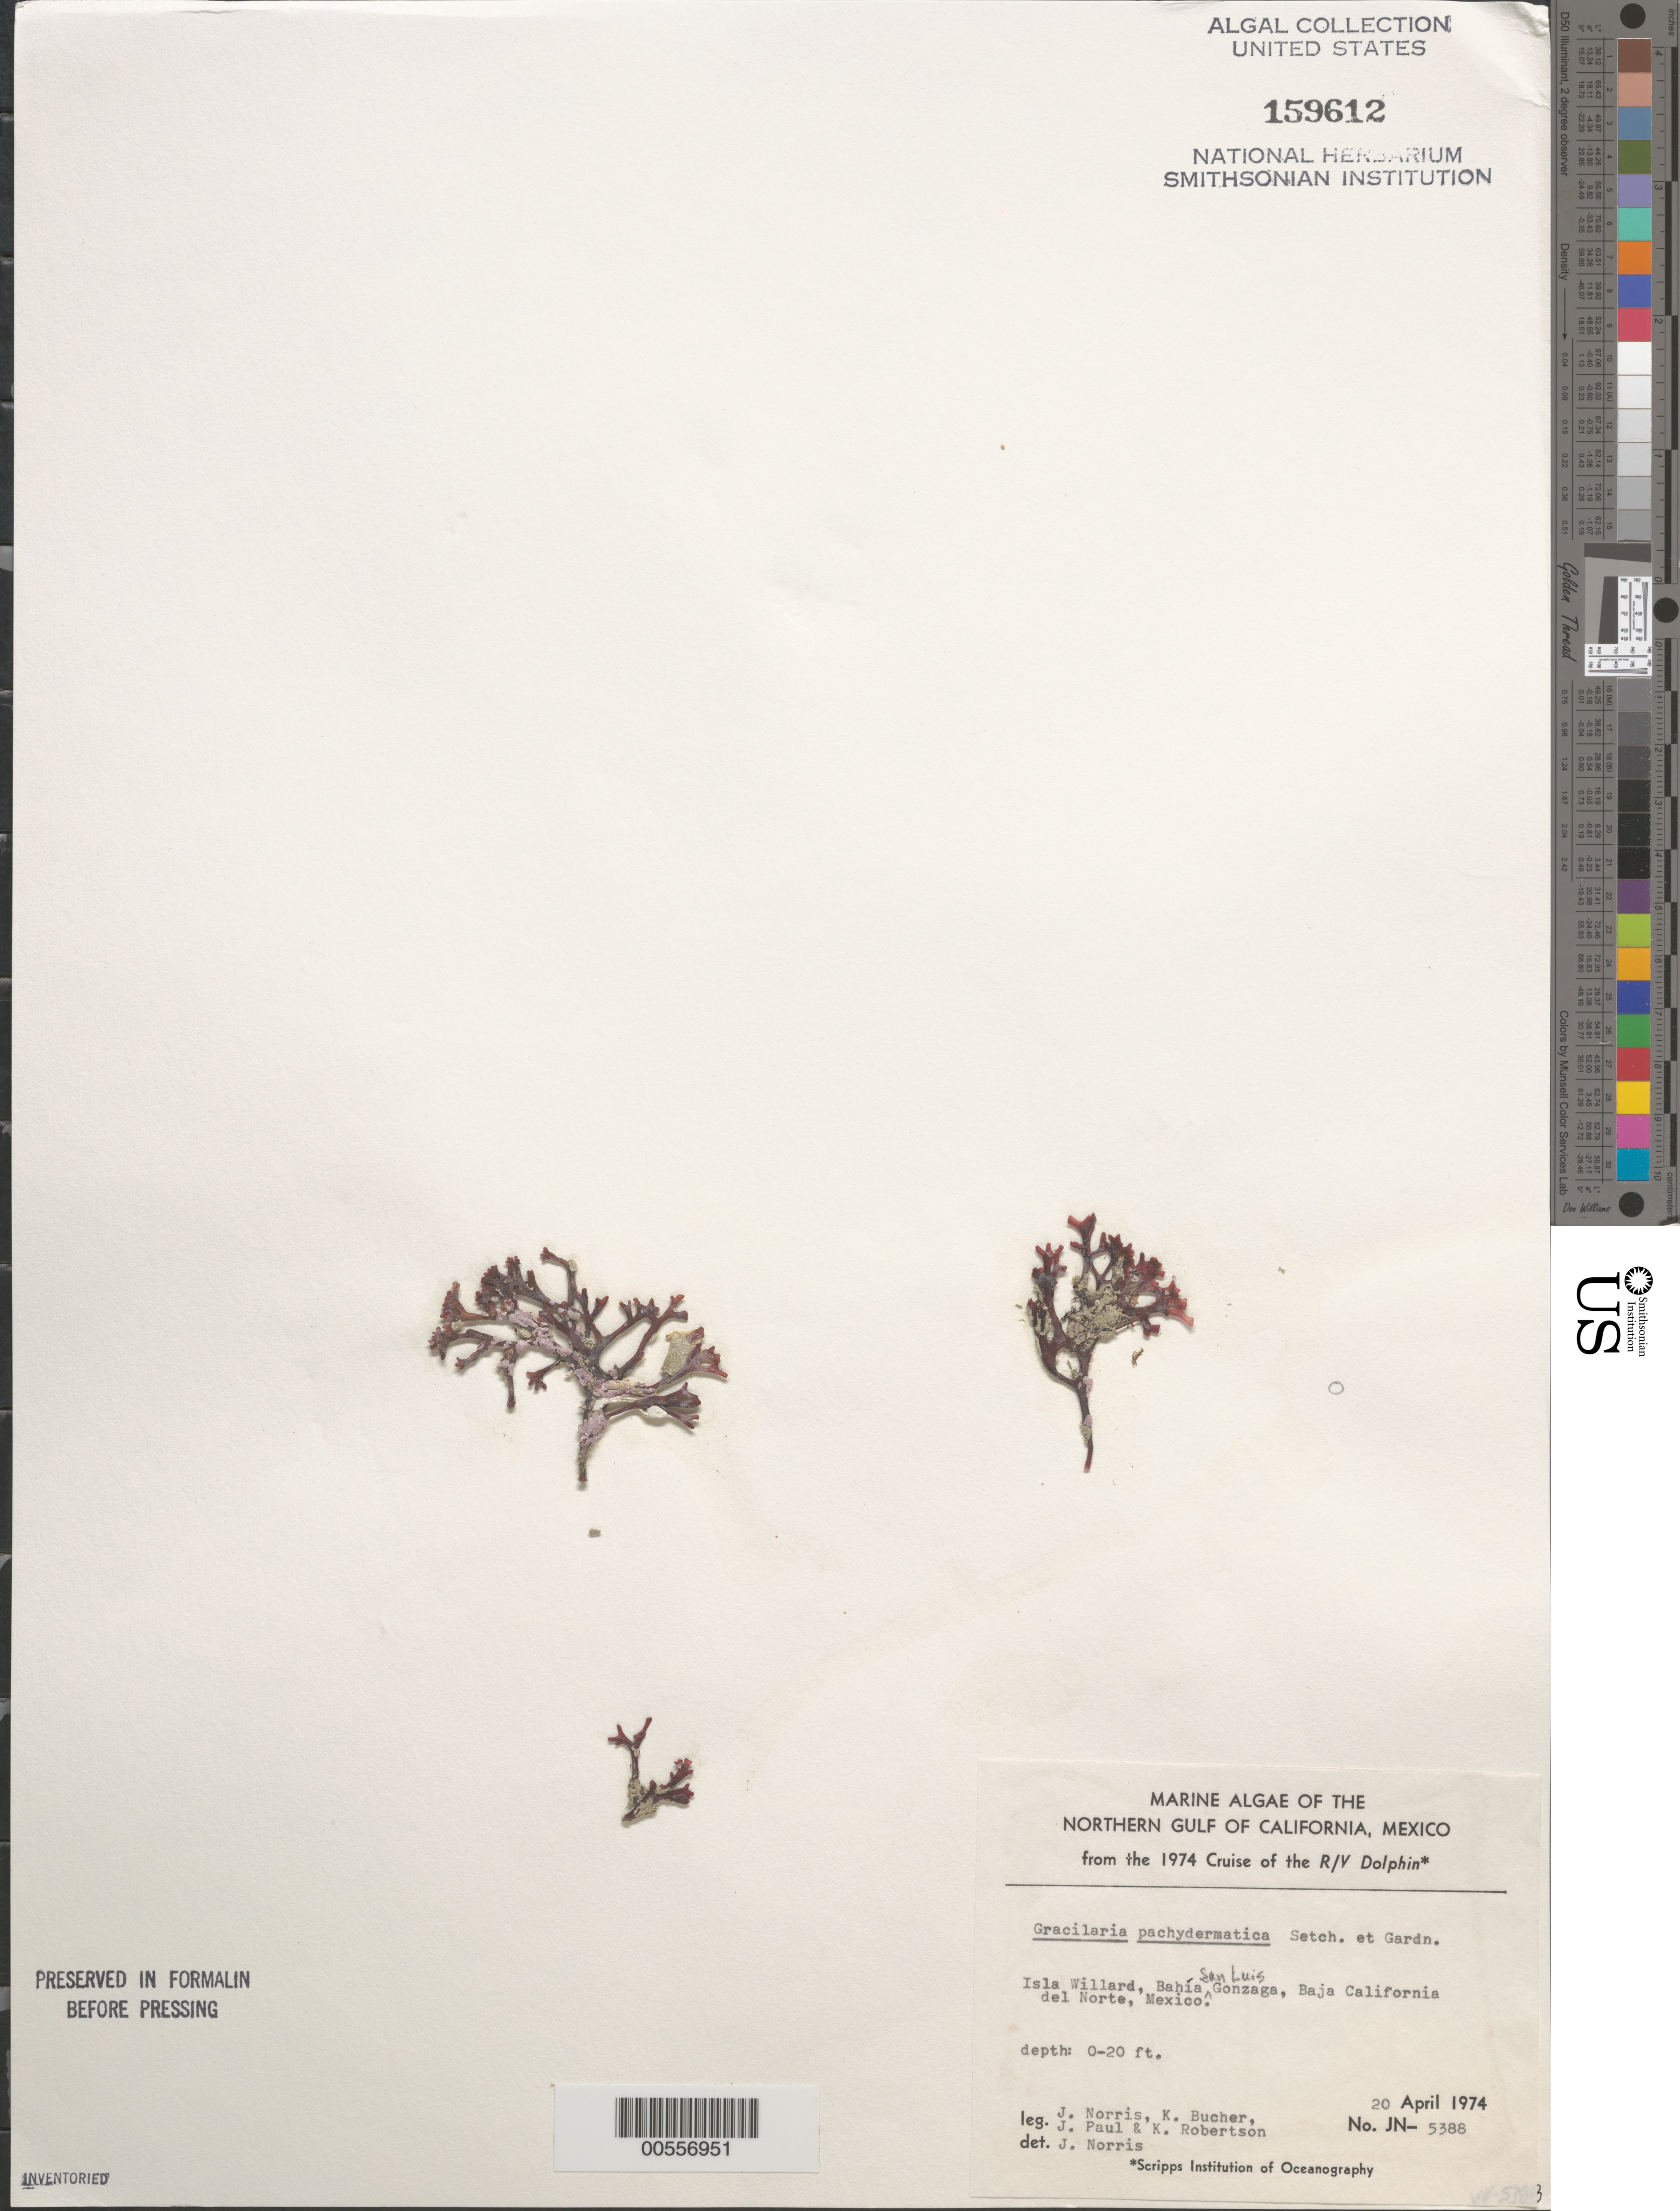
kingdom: Plantae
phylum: Rhodophyta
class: Florideophyceae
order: Gracilariales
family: Gracilariaceae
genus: Gracilaria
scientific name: Gracilaria pachydermatica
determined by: Norris, James N.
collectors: J. N. Norris, K. E. Bucher, J. Paul & K. Robertson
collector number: JN-5388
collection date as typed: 20 Apr 1974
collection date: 1974-04-20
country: Mexico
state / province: Baja California Norte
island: Isla Willard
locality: Bahia San Luis Gonzaga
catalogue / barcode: US 159612